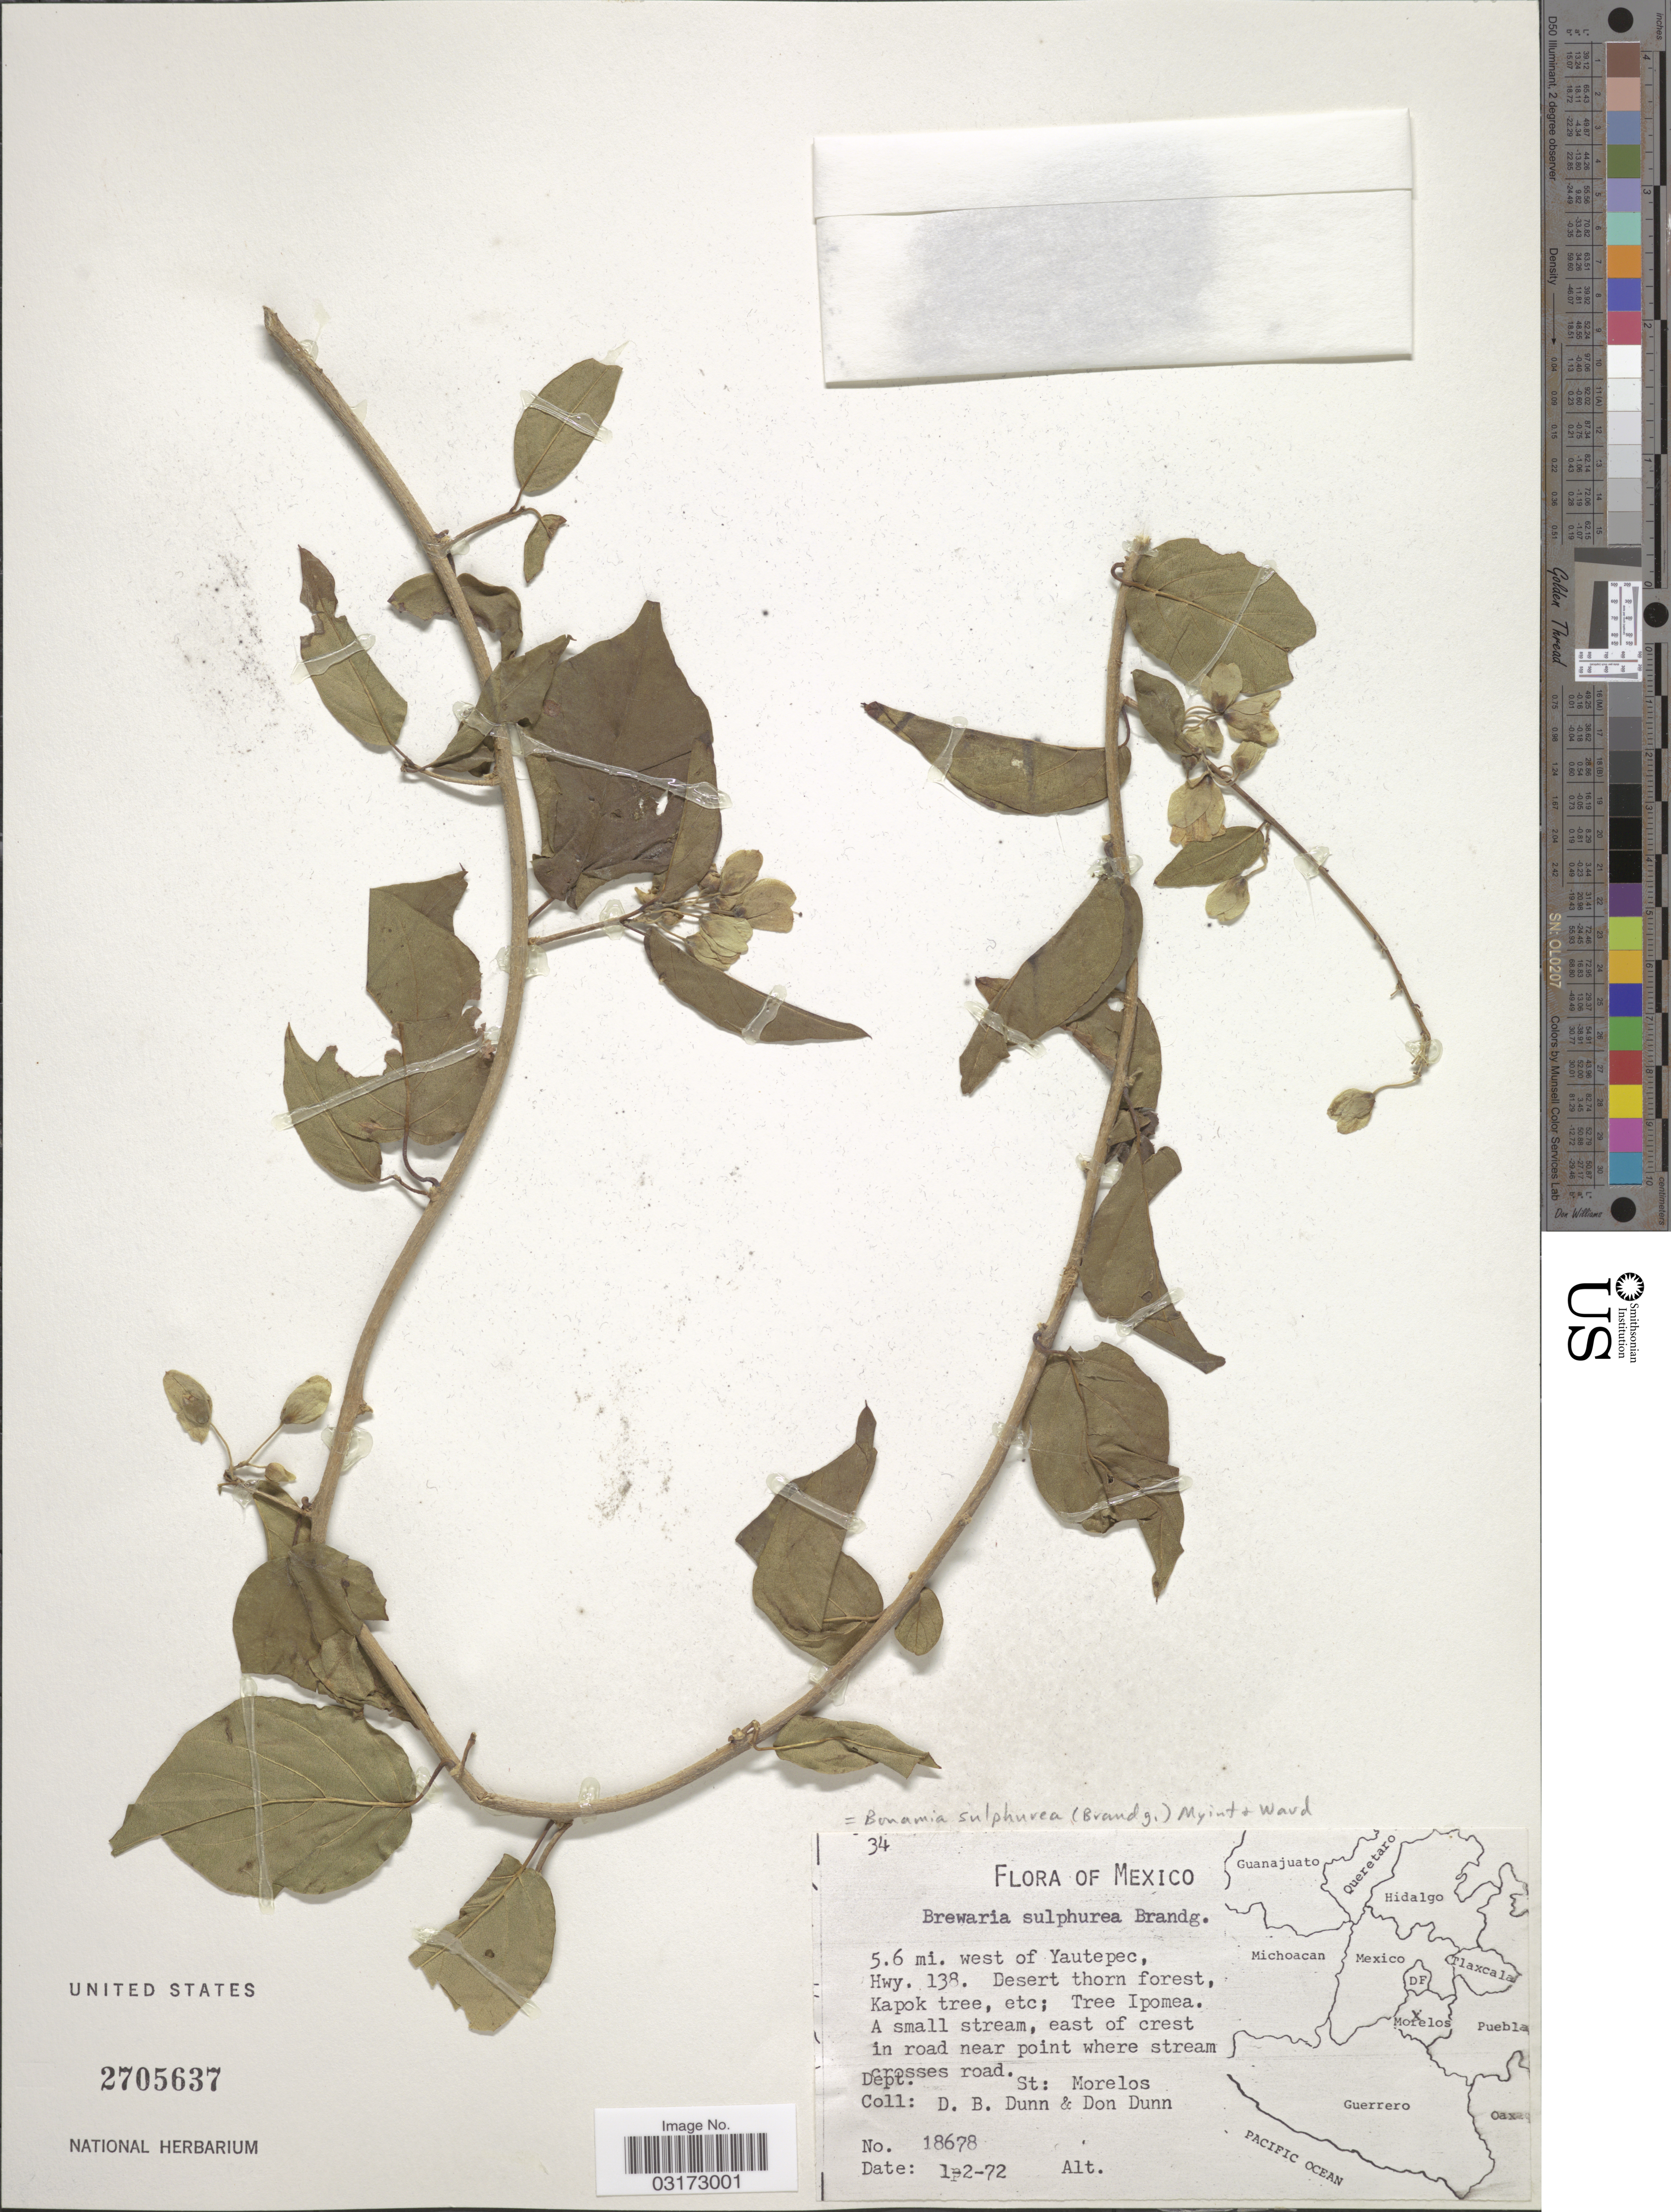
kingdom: Plantae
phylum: Tracheophyta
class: Magnoliopsida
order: Solanales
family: Convolvulaceae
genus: Bonamia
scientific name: Bonamia sulphurea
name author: (Brandegee) Myint & D.B. Ward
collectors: D. B. Dunn & D. Dunn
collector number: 18678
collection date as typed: Transcribed d/m/y: 1/2/72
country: Mexico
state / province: Morelos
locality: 5.6 mi. west of Yautepec, Hwy. 138. Dept. St: Morelos.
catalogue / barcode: US 2705637